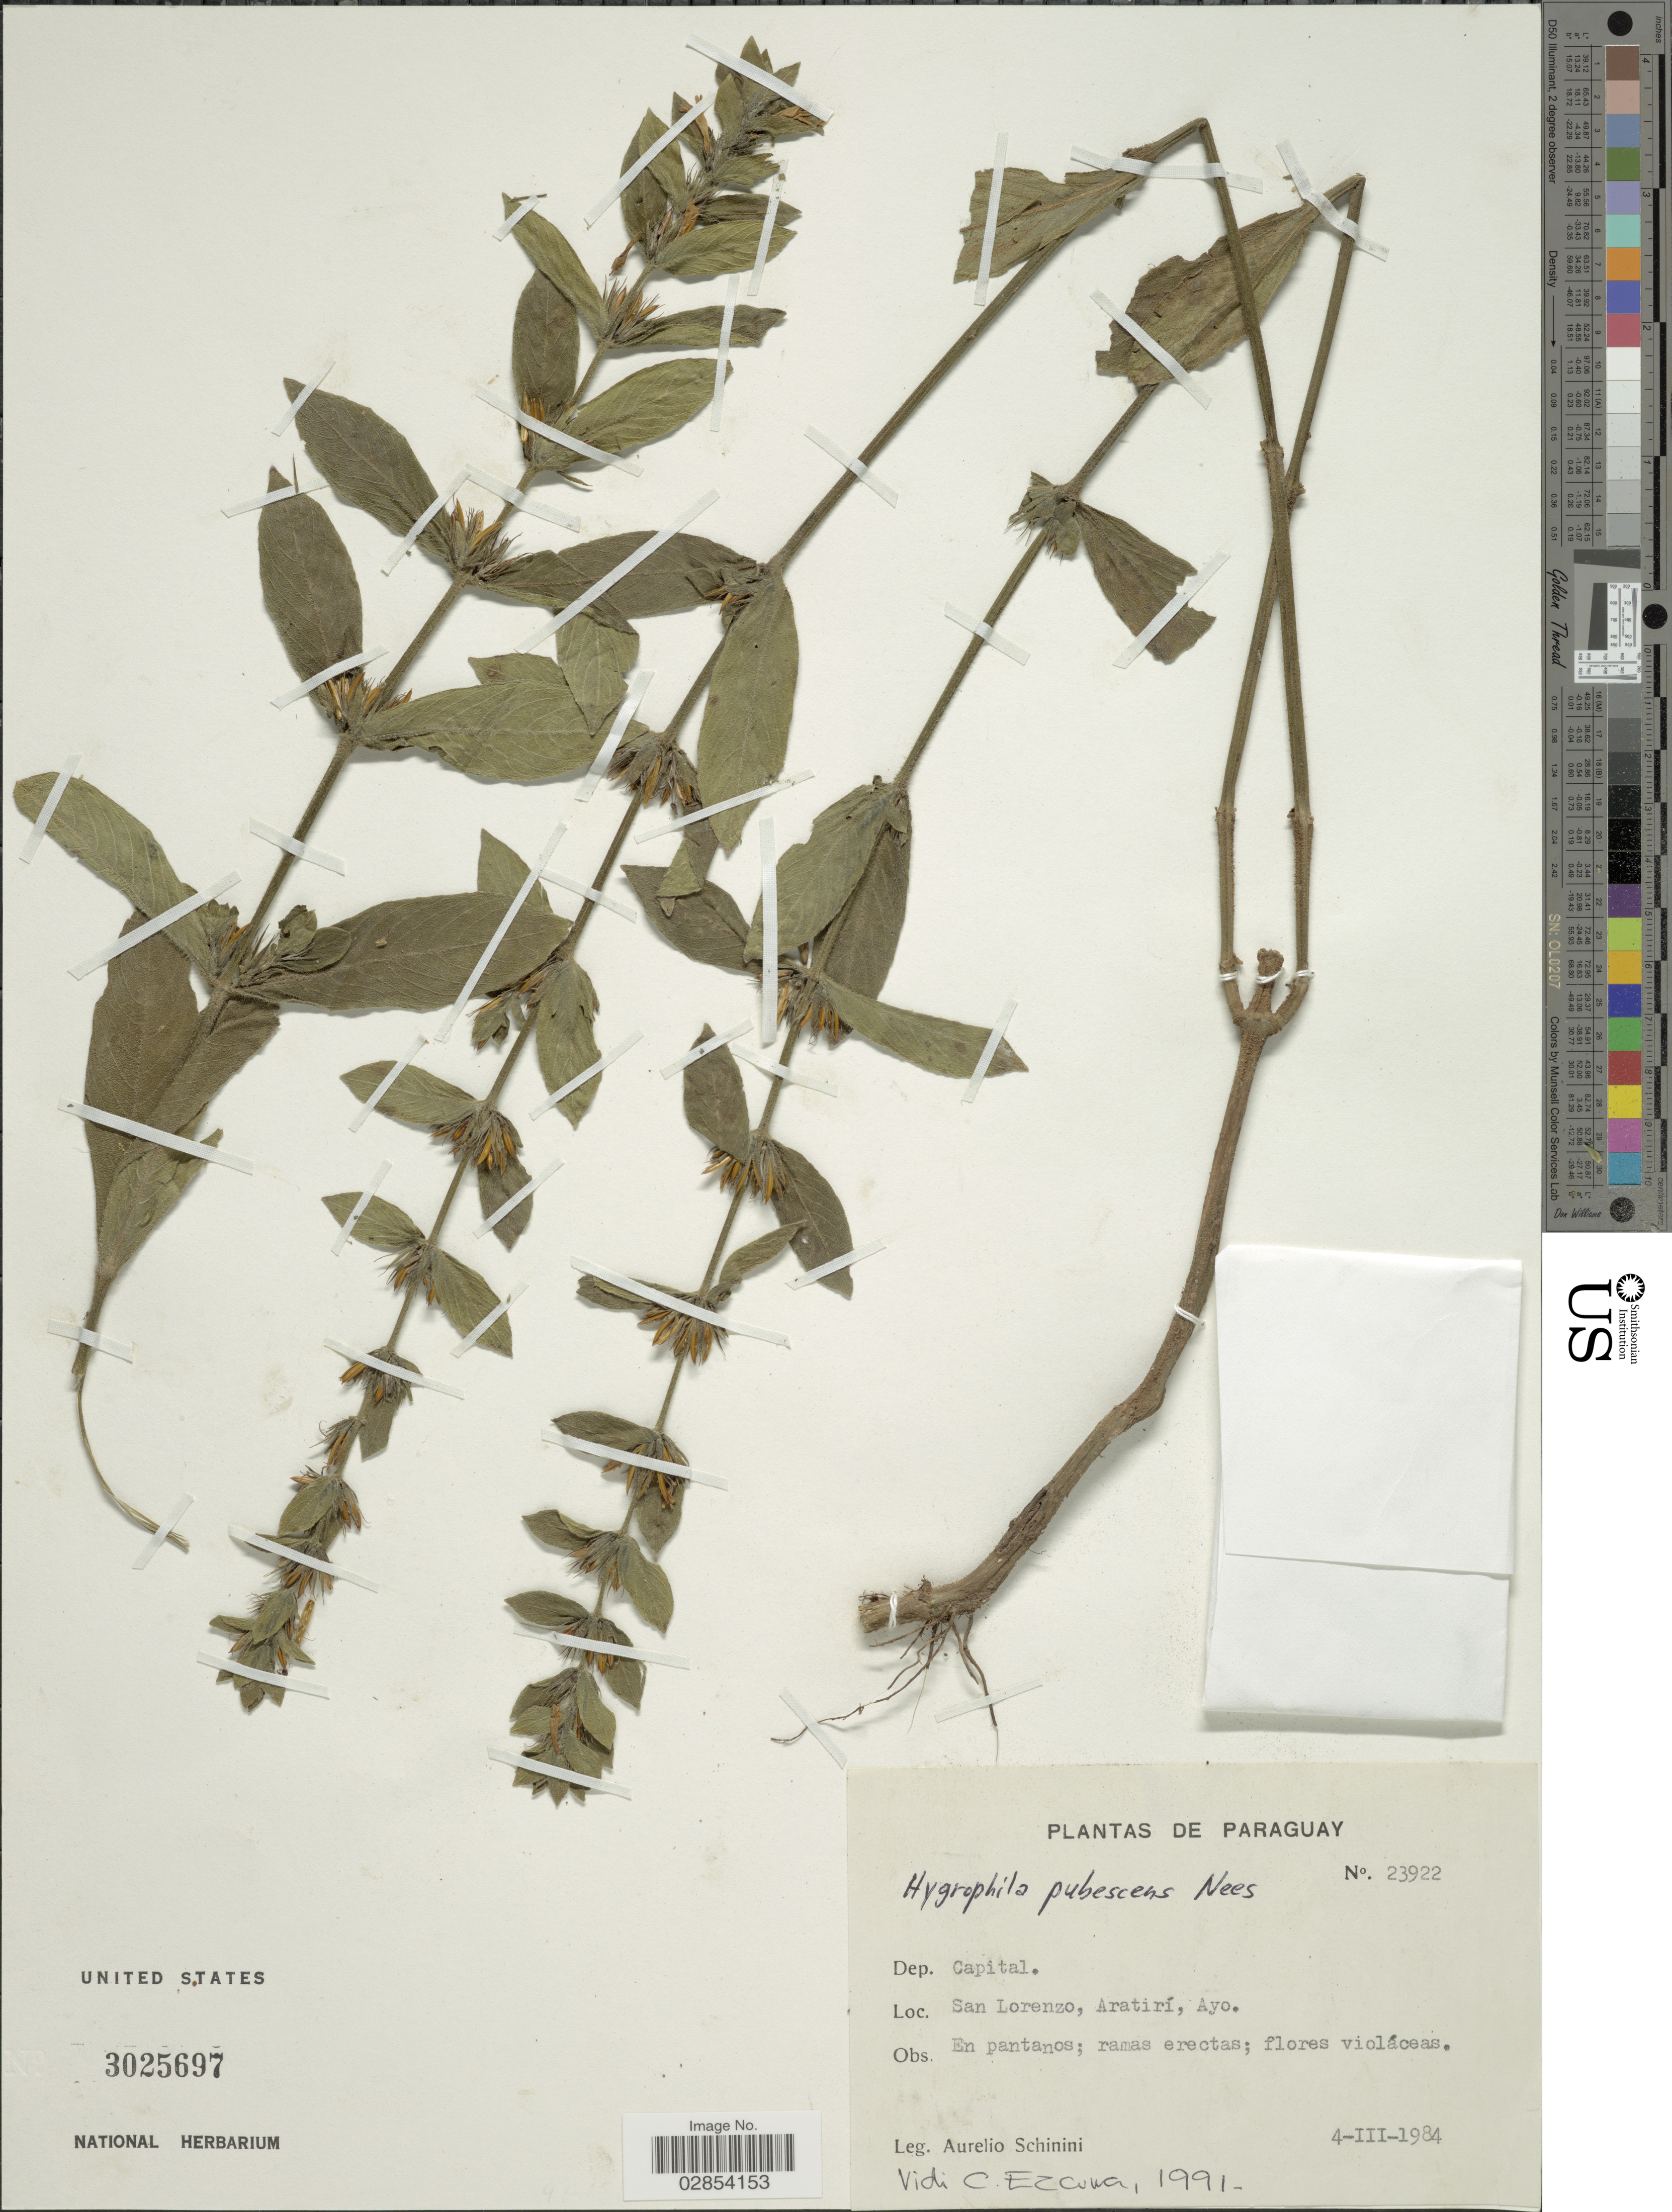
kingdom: Plantae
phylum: Tracheophyta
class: Magnoliopsida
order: Lamiales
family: Acanthaceae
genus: Hygrophila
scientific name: Hygrophila pubescens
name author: Nees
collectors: A. Schinini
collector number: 23922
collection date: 1984-03-04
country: Paraguay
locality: Dep. Capital. San Lorenzo, Aratirí, Ayo.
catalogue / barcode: US 3025697